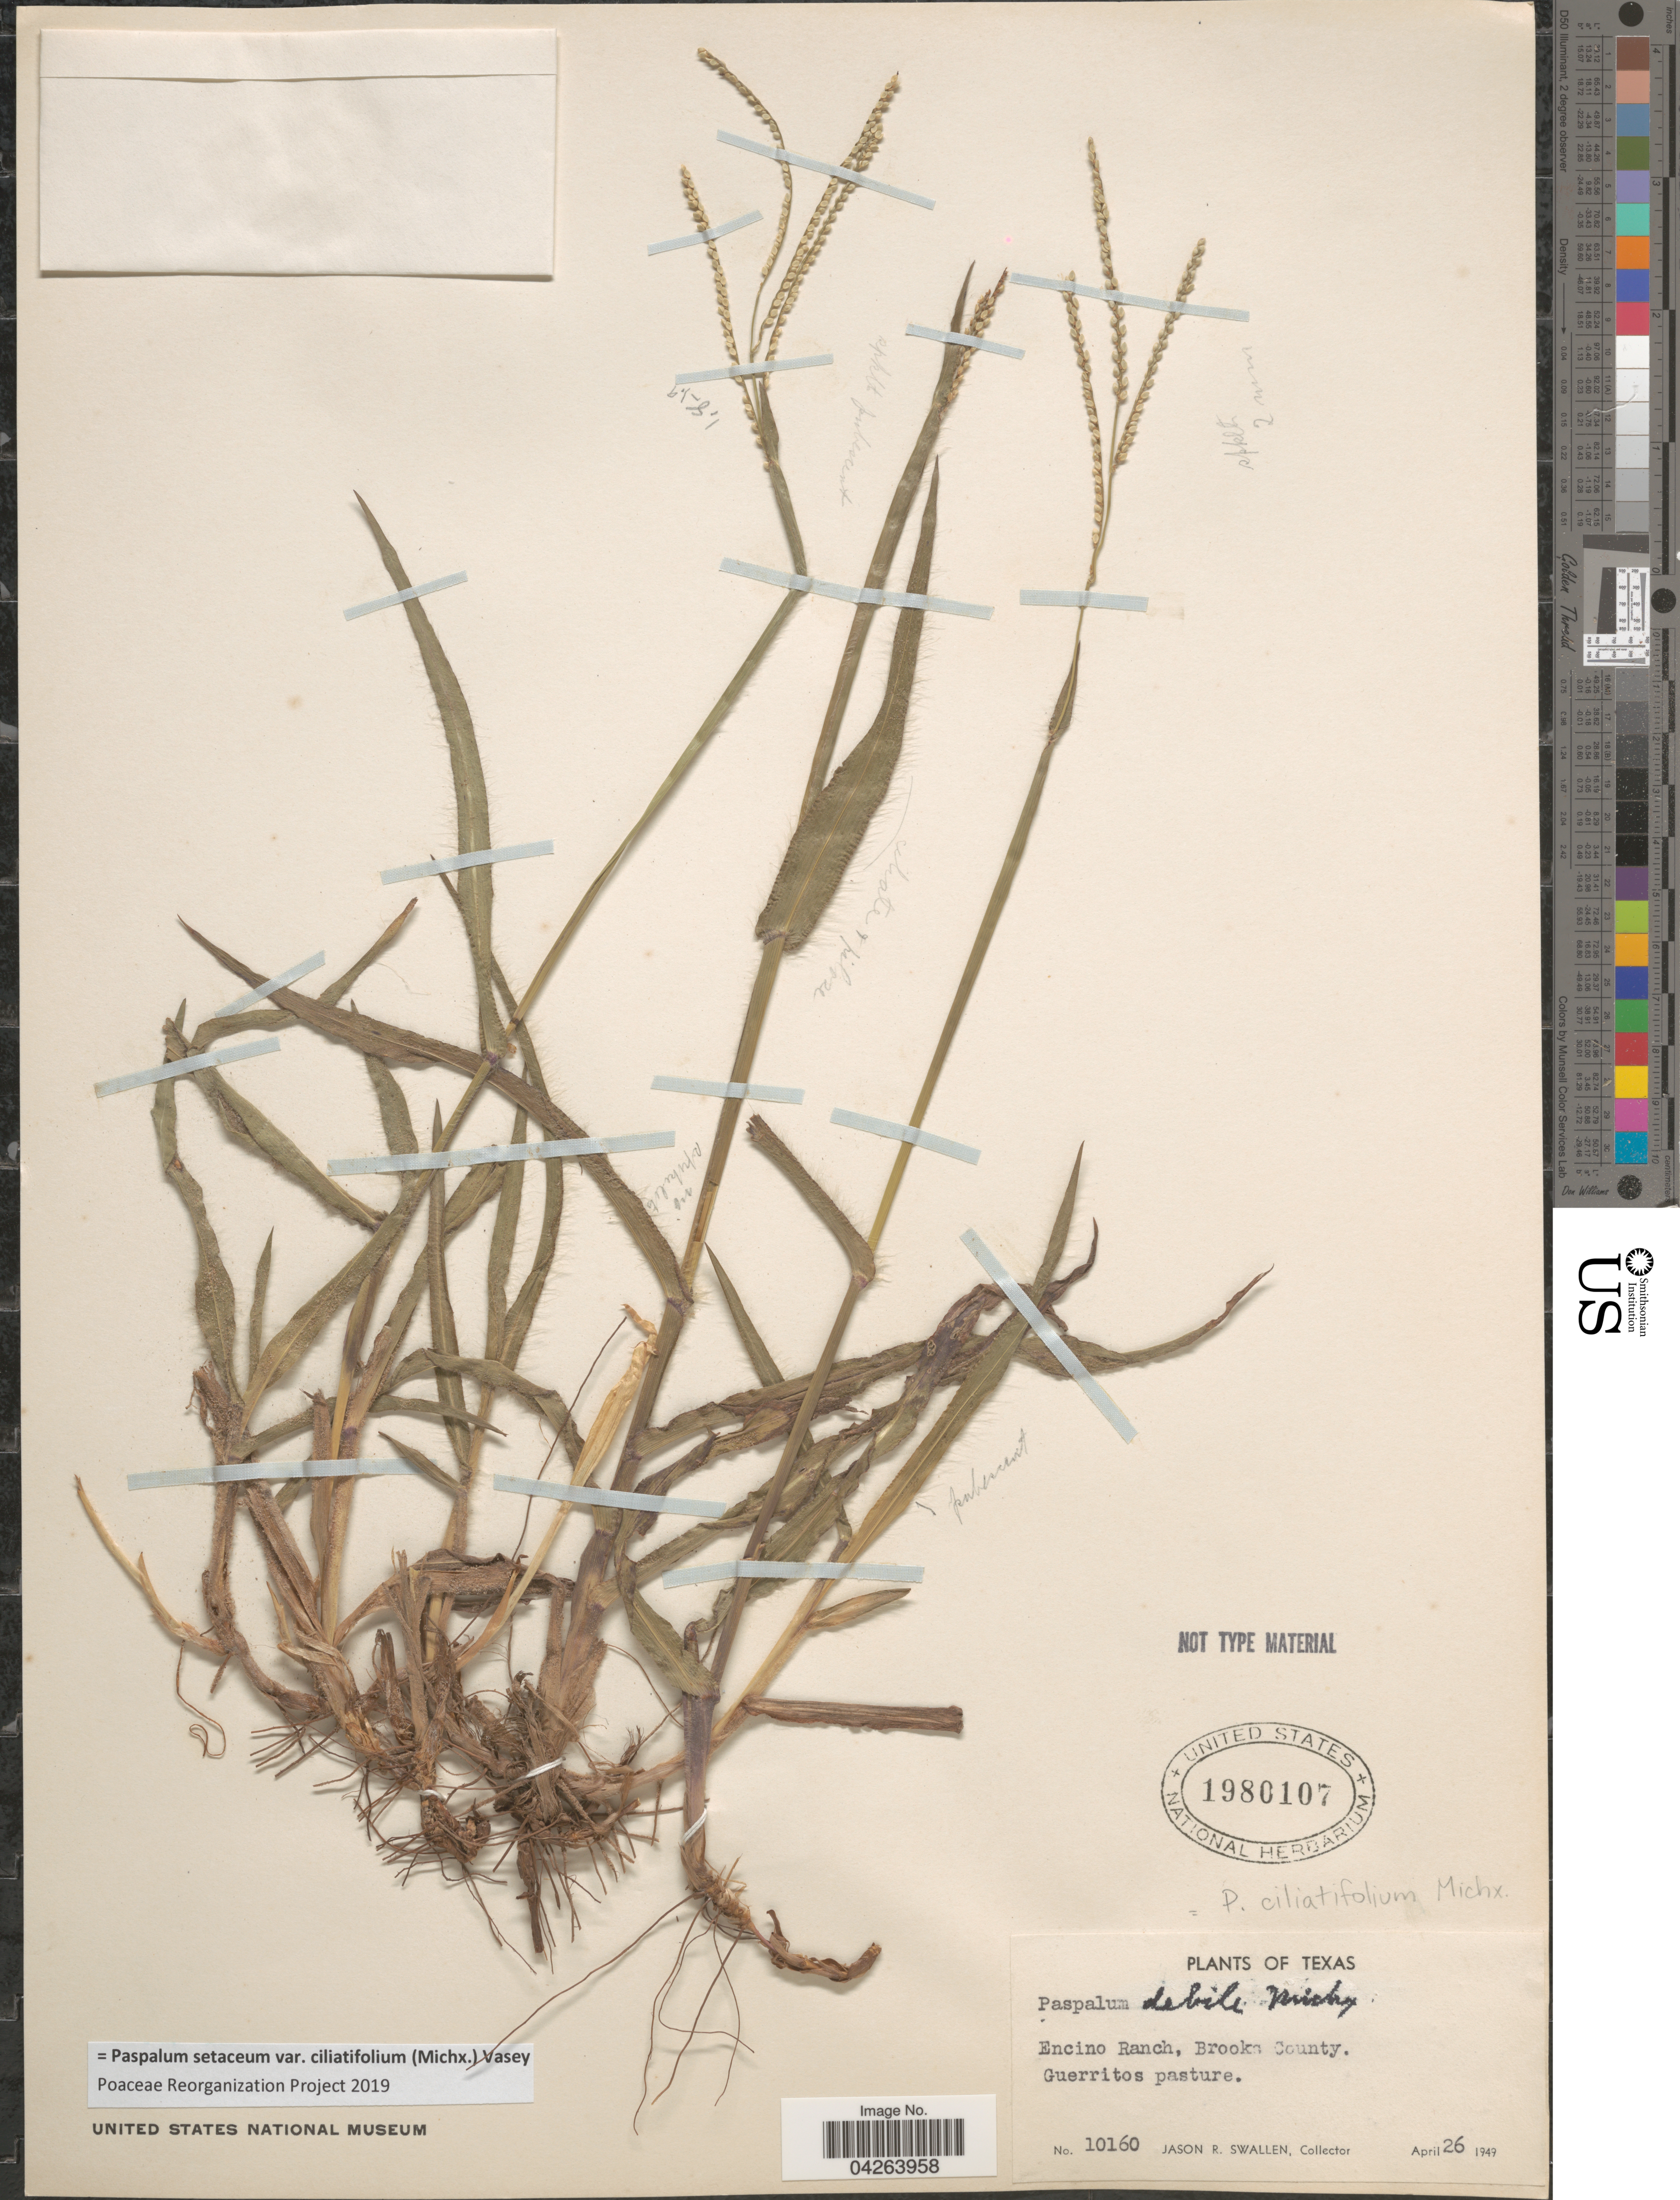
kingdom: Plantae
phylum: Tracheophyta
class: Liliopsida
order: Poales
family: Poaceae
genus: Paspalum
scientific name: Paspalum setaceum var. ciliatifolium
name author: (Michx.) Vasey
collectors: J. R. Swallen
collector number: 10160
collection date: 1949-04-26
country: United States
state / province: Texas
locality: Encino Ranch, Brooks County. Guerritos pasture.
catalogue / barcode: US 1980107